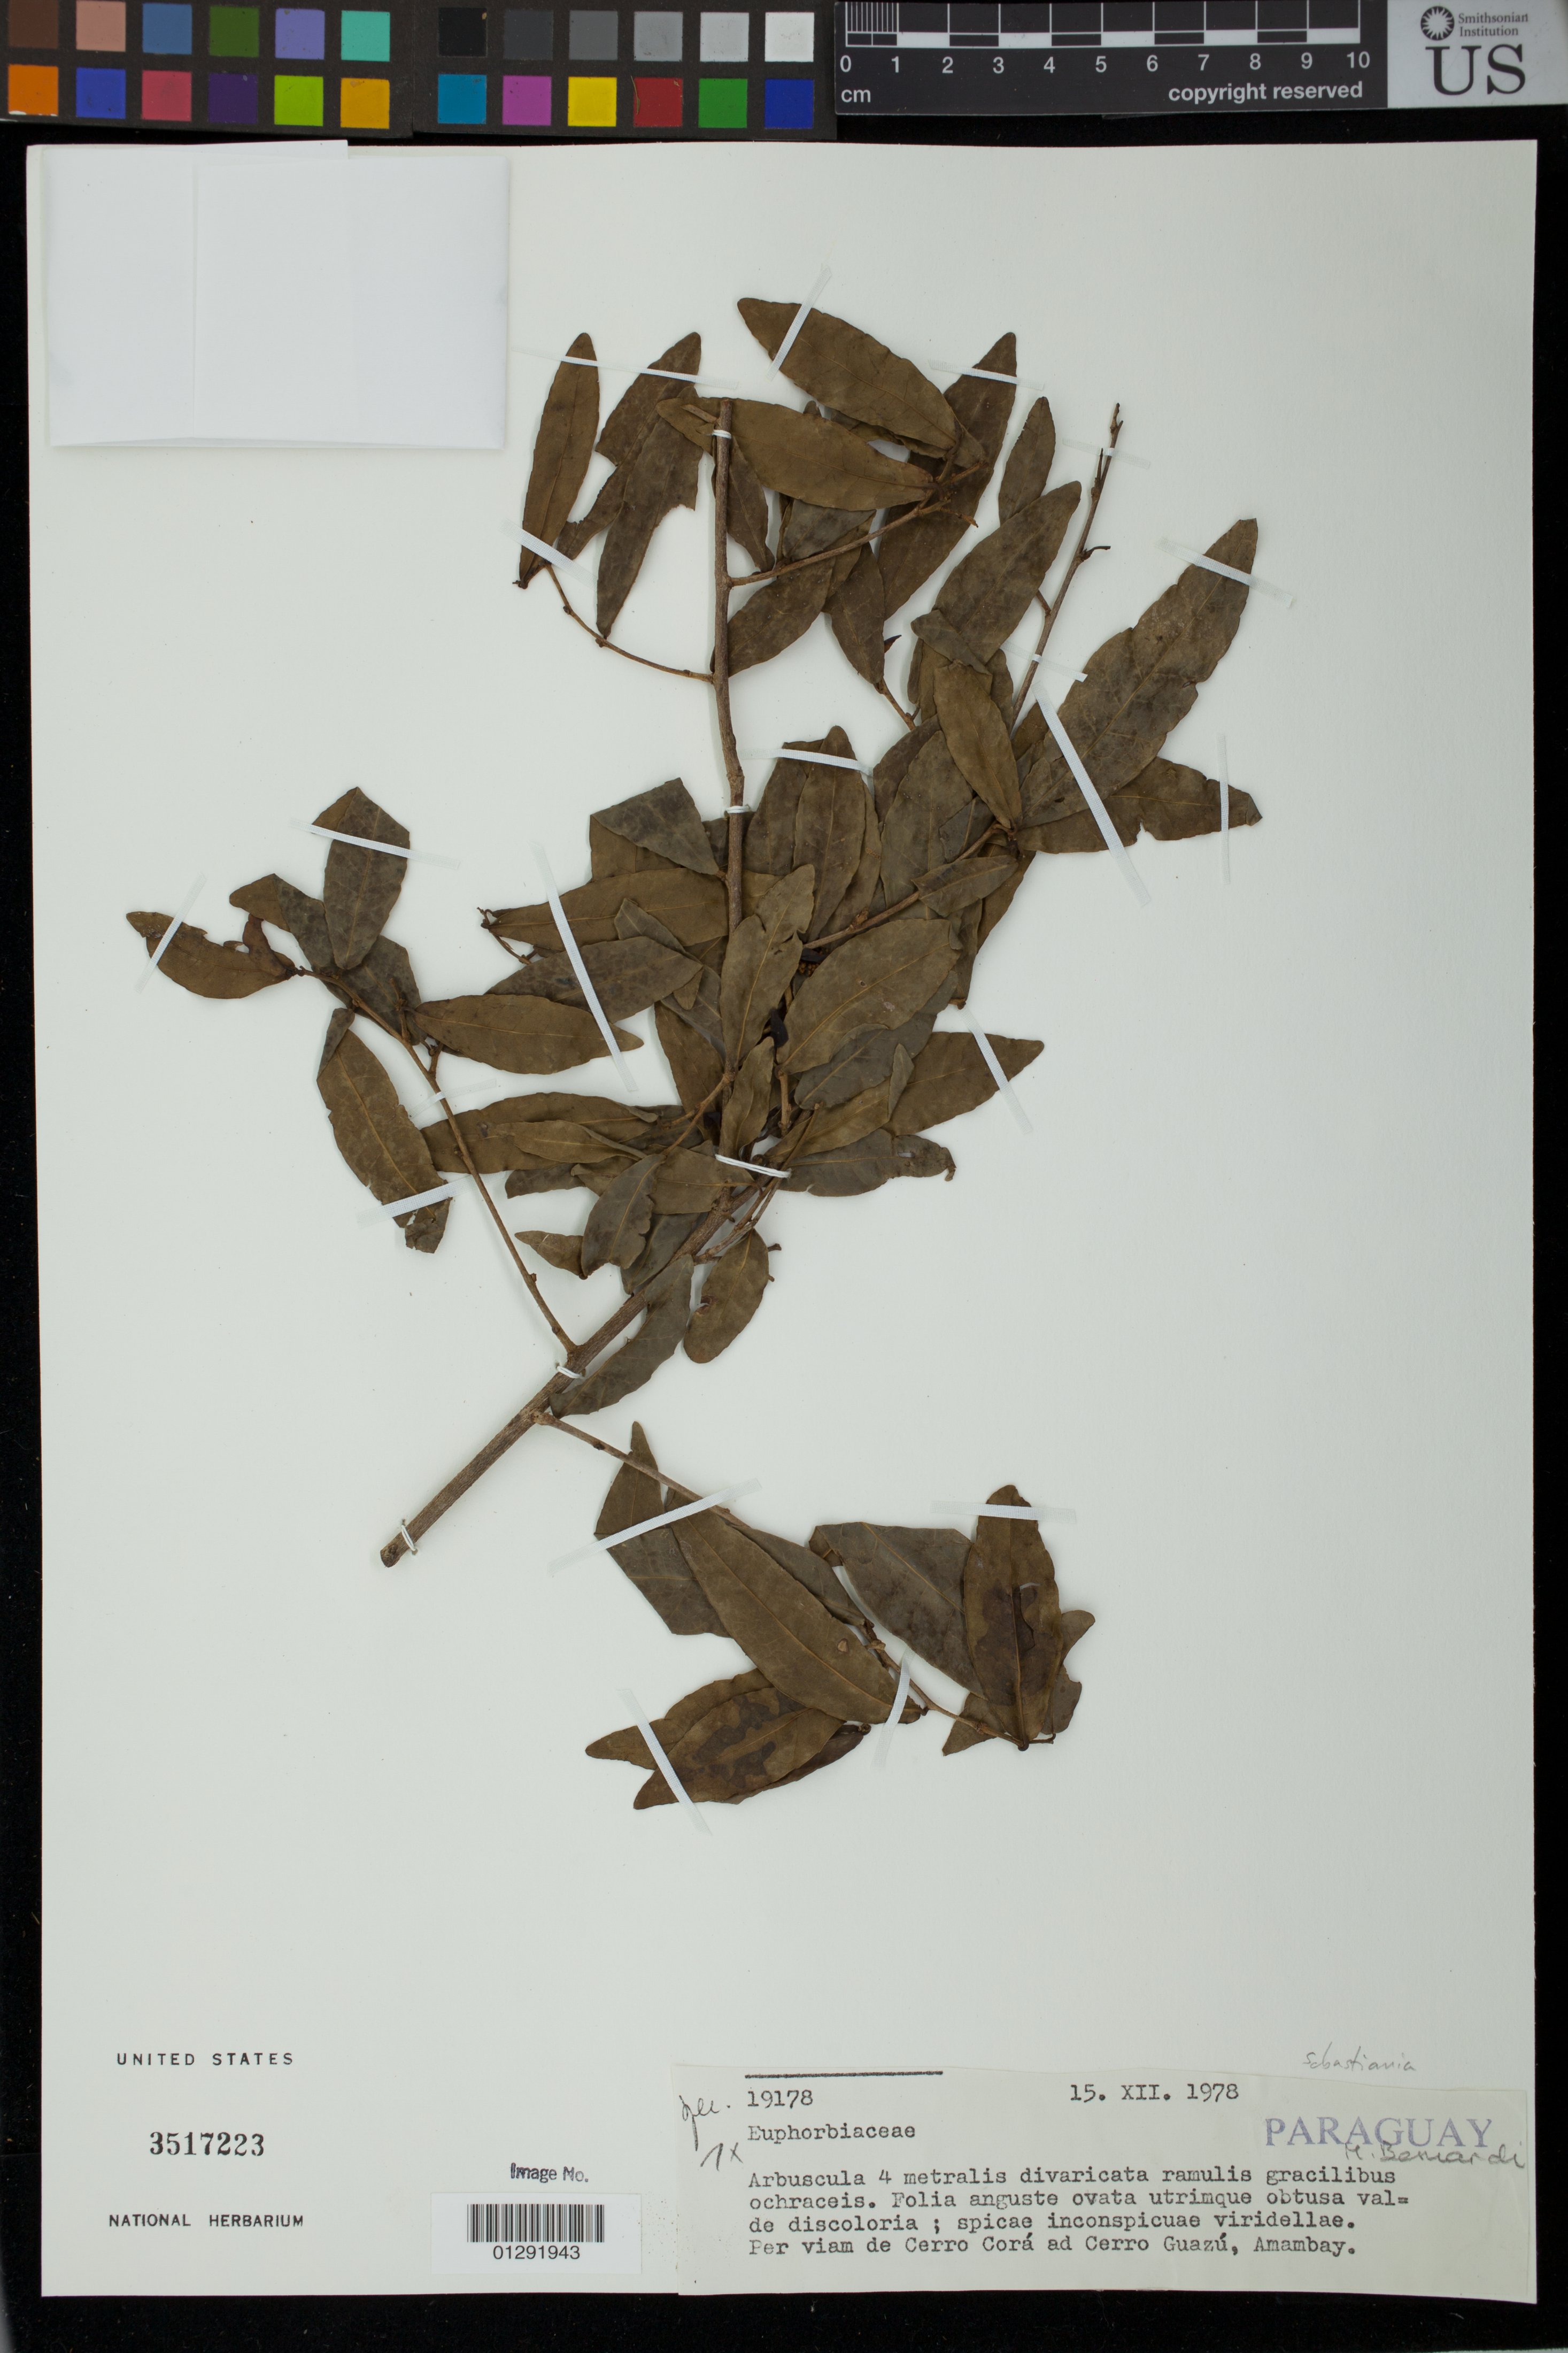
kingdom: Plantae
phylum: Tracheophyta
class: Magnoliopsida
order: Malpighiales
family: Euphorbiaceae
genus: Sebastiania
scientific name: Sebastiania sp.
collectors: M. Bernardi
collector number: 19178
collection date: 1978-12-15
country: Paraguay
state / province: Amambay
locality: Per viam de Cerro Cora ad Cerro Guazu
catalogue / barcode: US 3517223